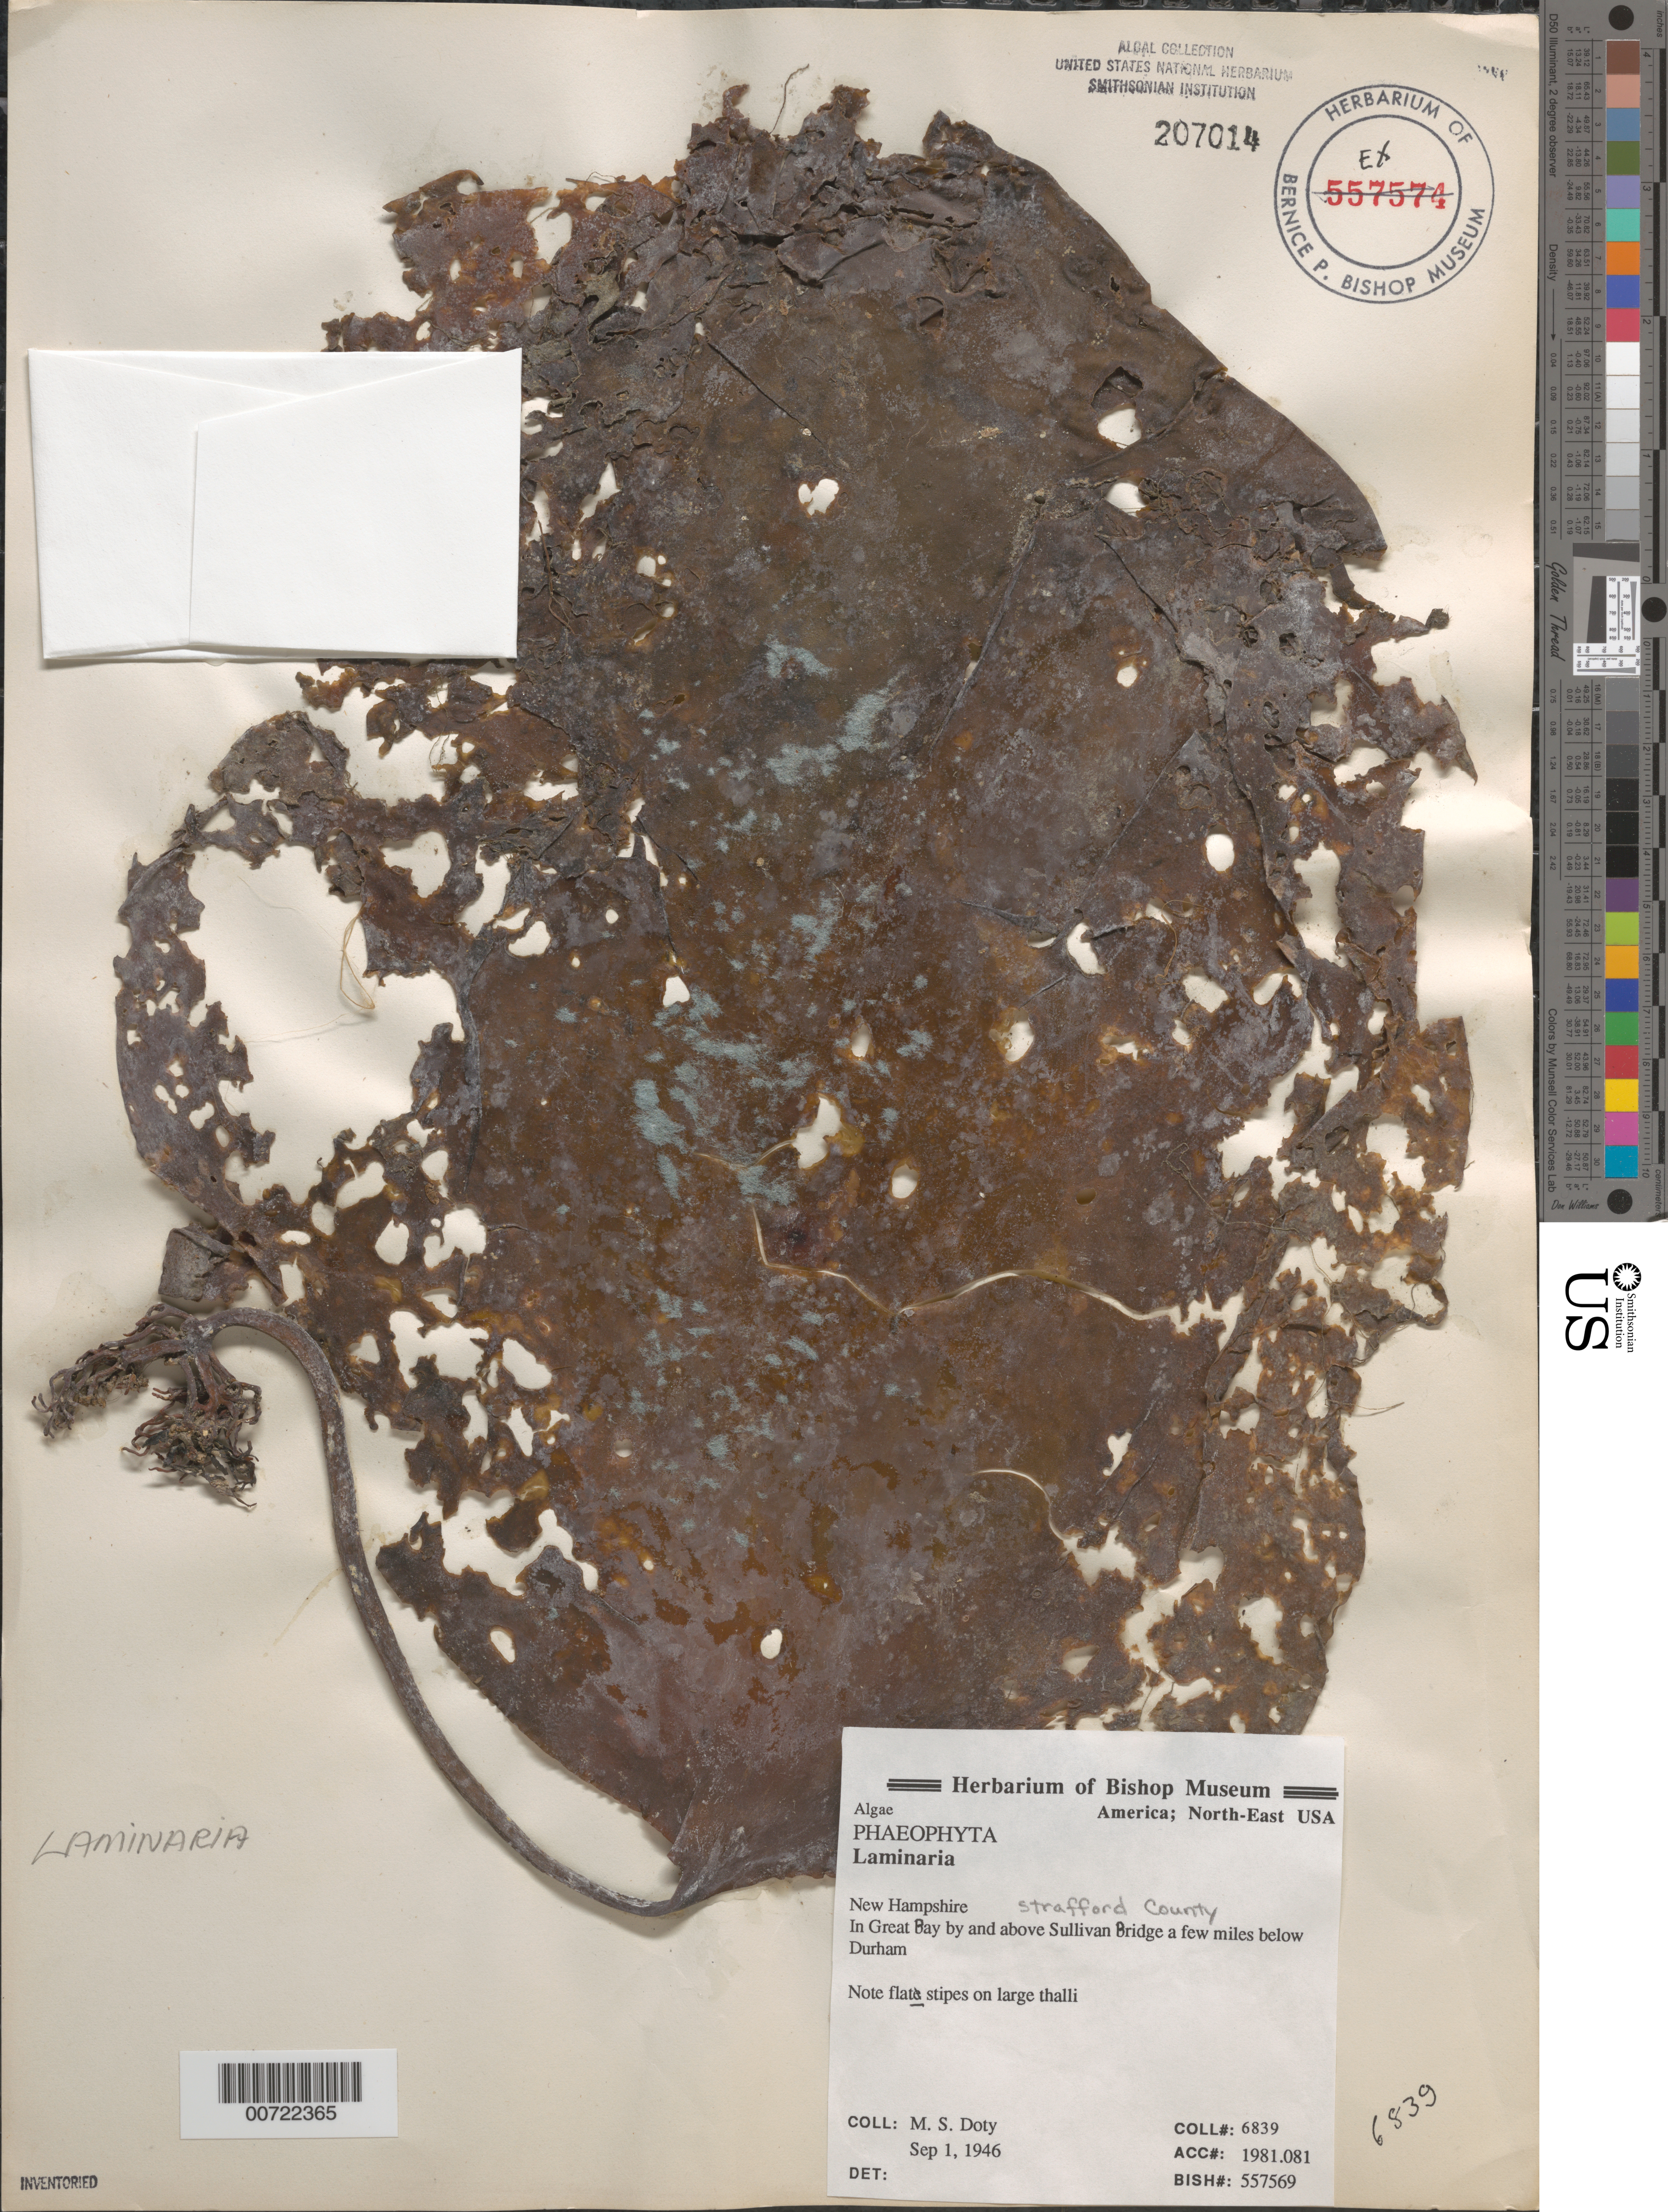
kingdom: Chromista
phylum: Ochrophyta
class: Phaeophyceae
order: Laminariales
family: Laminariaceae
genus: Laminaria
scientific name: Laminaria sp.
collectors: M. S. Doty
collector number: MSD 6839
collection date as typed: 01 Sep 1946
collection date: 1946-09-01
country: United States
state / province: New Hampshire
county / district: Strafford County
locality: Great Bay by and above Sullivan Bridge, a few miles below Durham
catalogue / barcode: US 207014